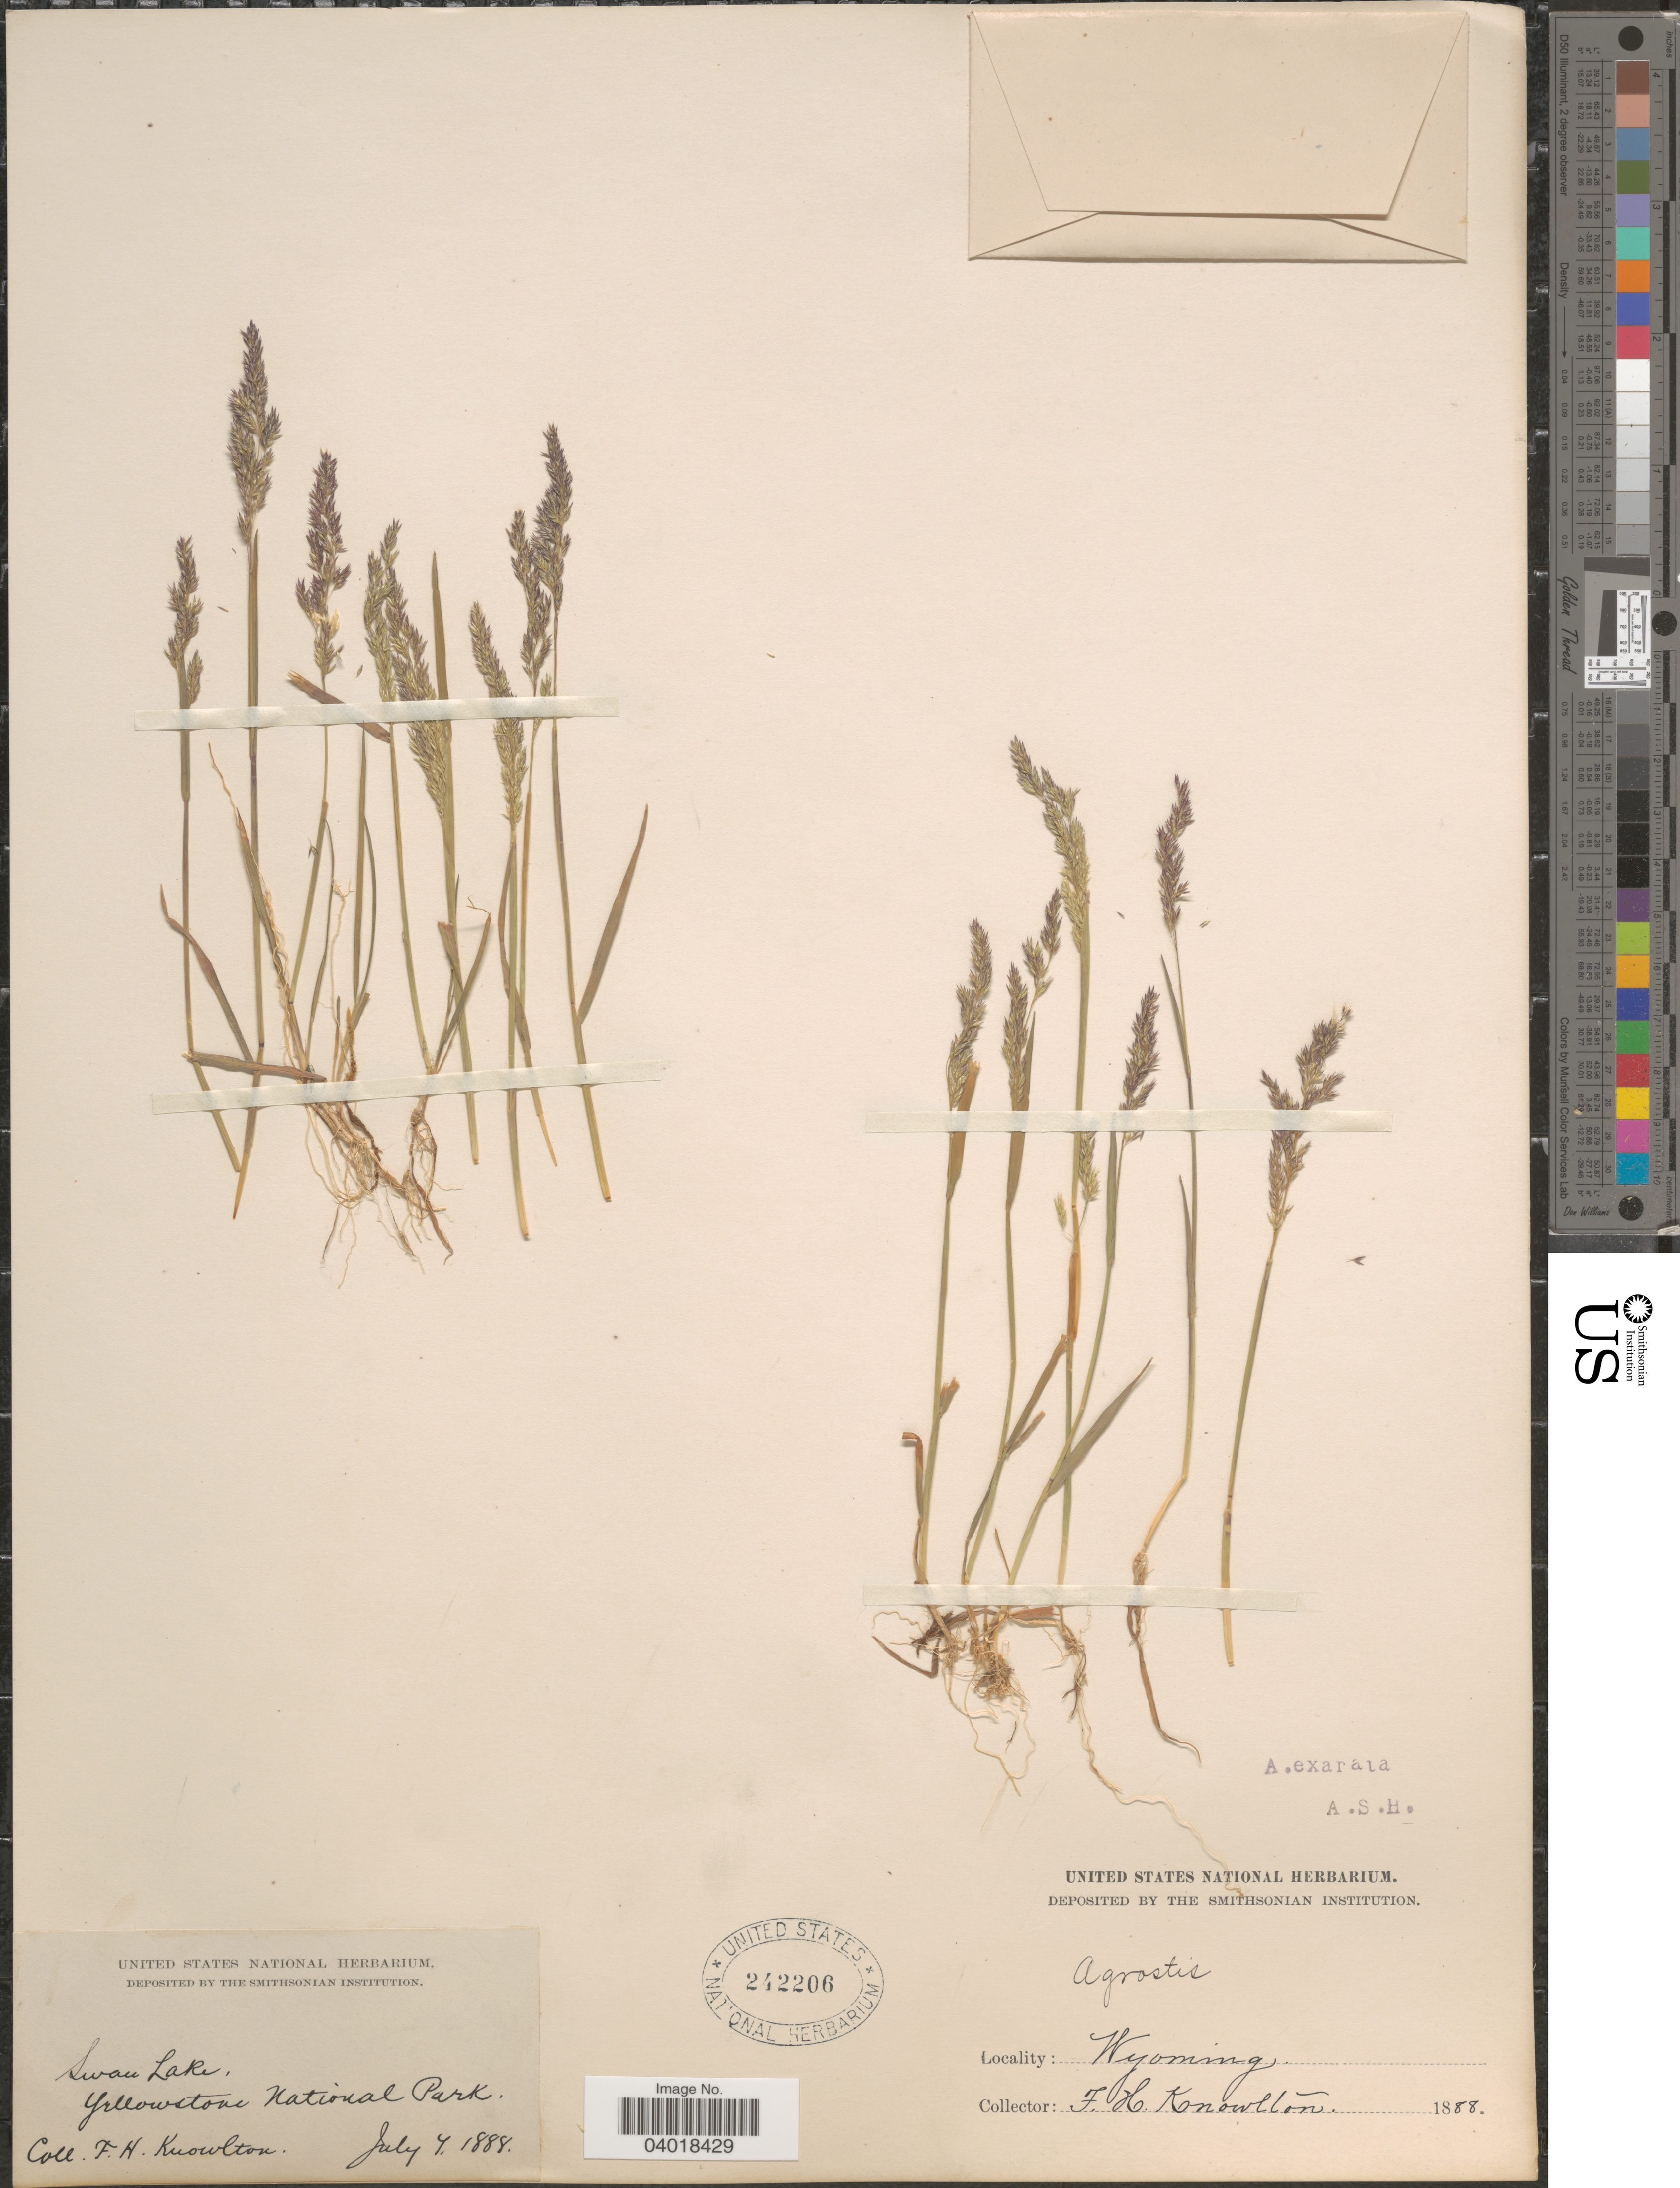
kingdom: Plantae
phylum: Tracheophyta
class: Liliopsida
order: Poales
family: Poaceae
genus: Agrostis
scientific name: Agrostis exarata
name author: Trin.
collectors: F. H. Knowlton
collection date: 1888-07-04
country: United States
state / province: Wyoming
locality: Swan Lake, Yellowstone National Park.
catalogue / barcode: US 242206